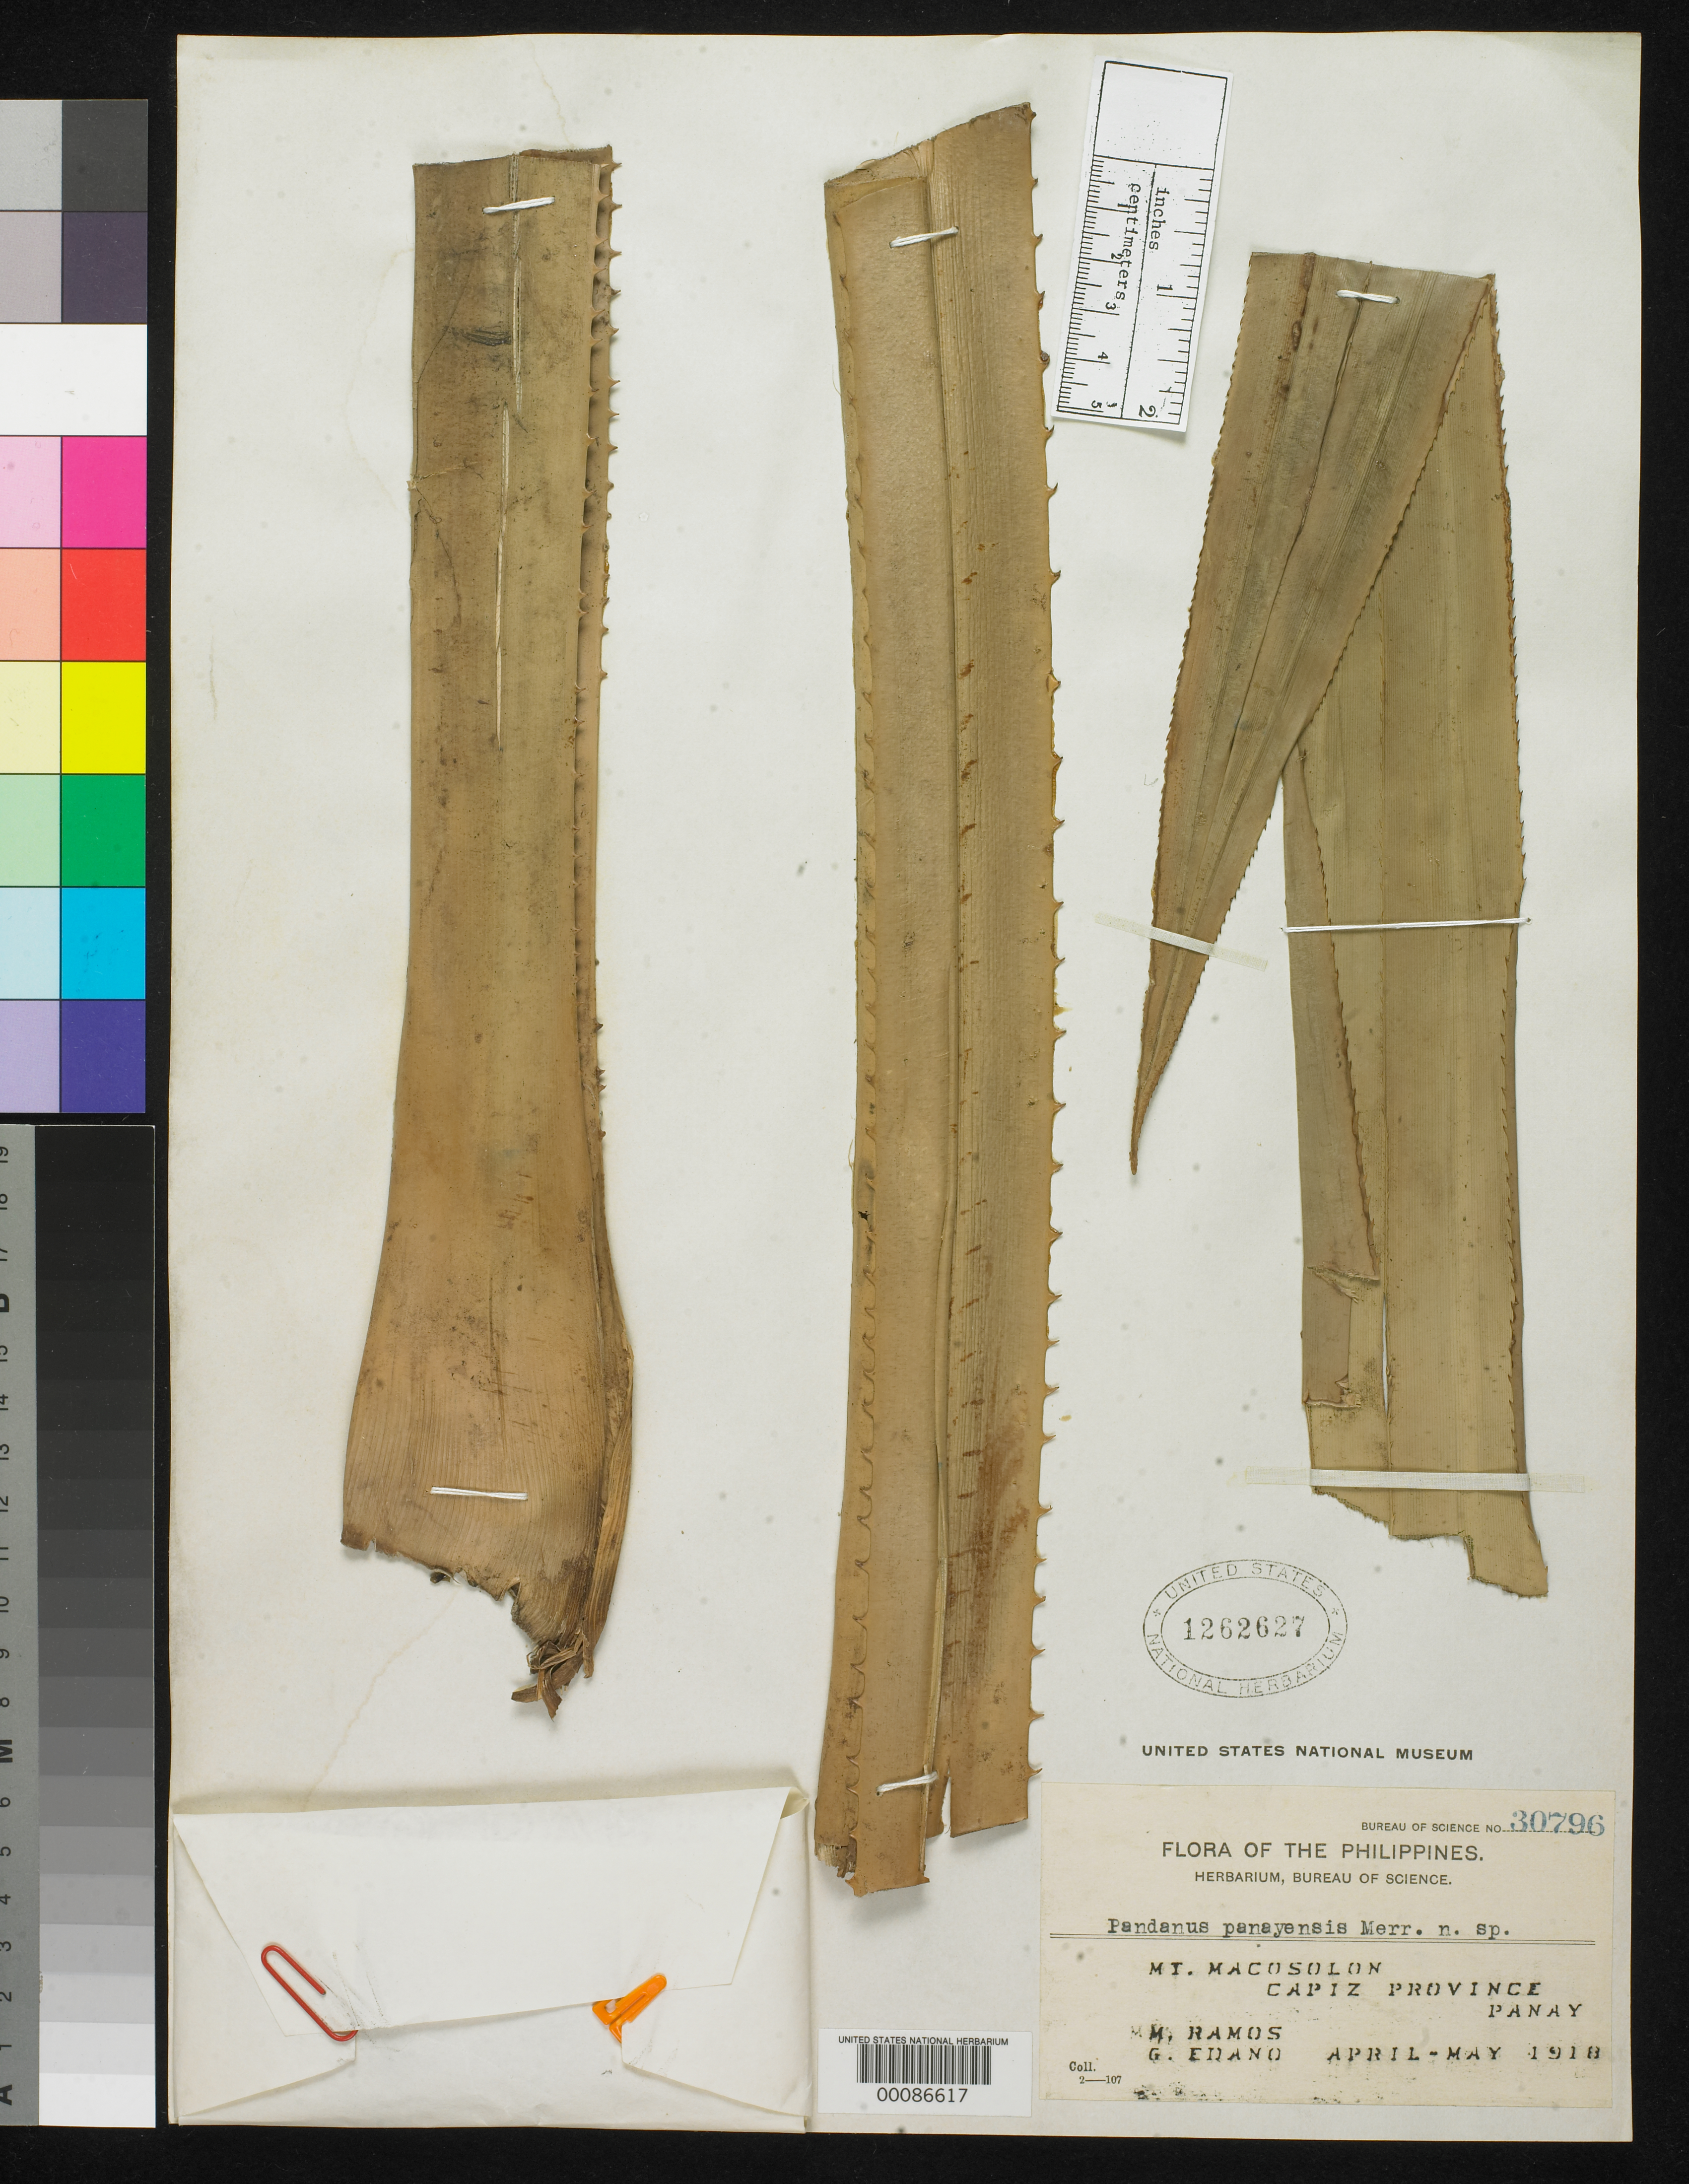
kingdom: Plantae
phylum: Tracheophyta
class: Liliopsida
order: Pandanales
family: Pandanaceae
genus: Pandanus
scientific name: Pandanus panayensis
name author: Merr.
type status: Isotype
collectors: M. Ramos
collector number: Bur. Sci. 30796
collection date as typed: Apr 1918 to -- May 1918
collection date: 1918-04/1918-05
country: Philippines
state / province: Western Visayas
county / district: Capiz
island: Panay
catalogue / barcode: US 1262627